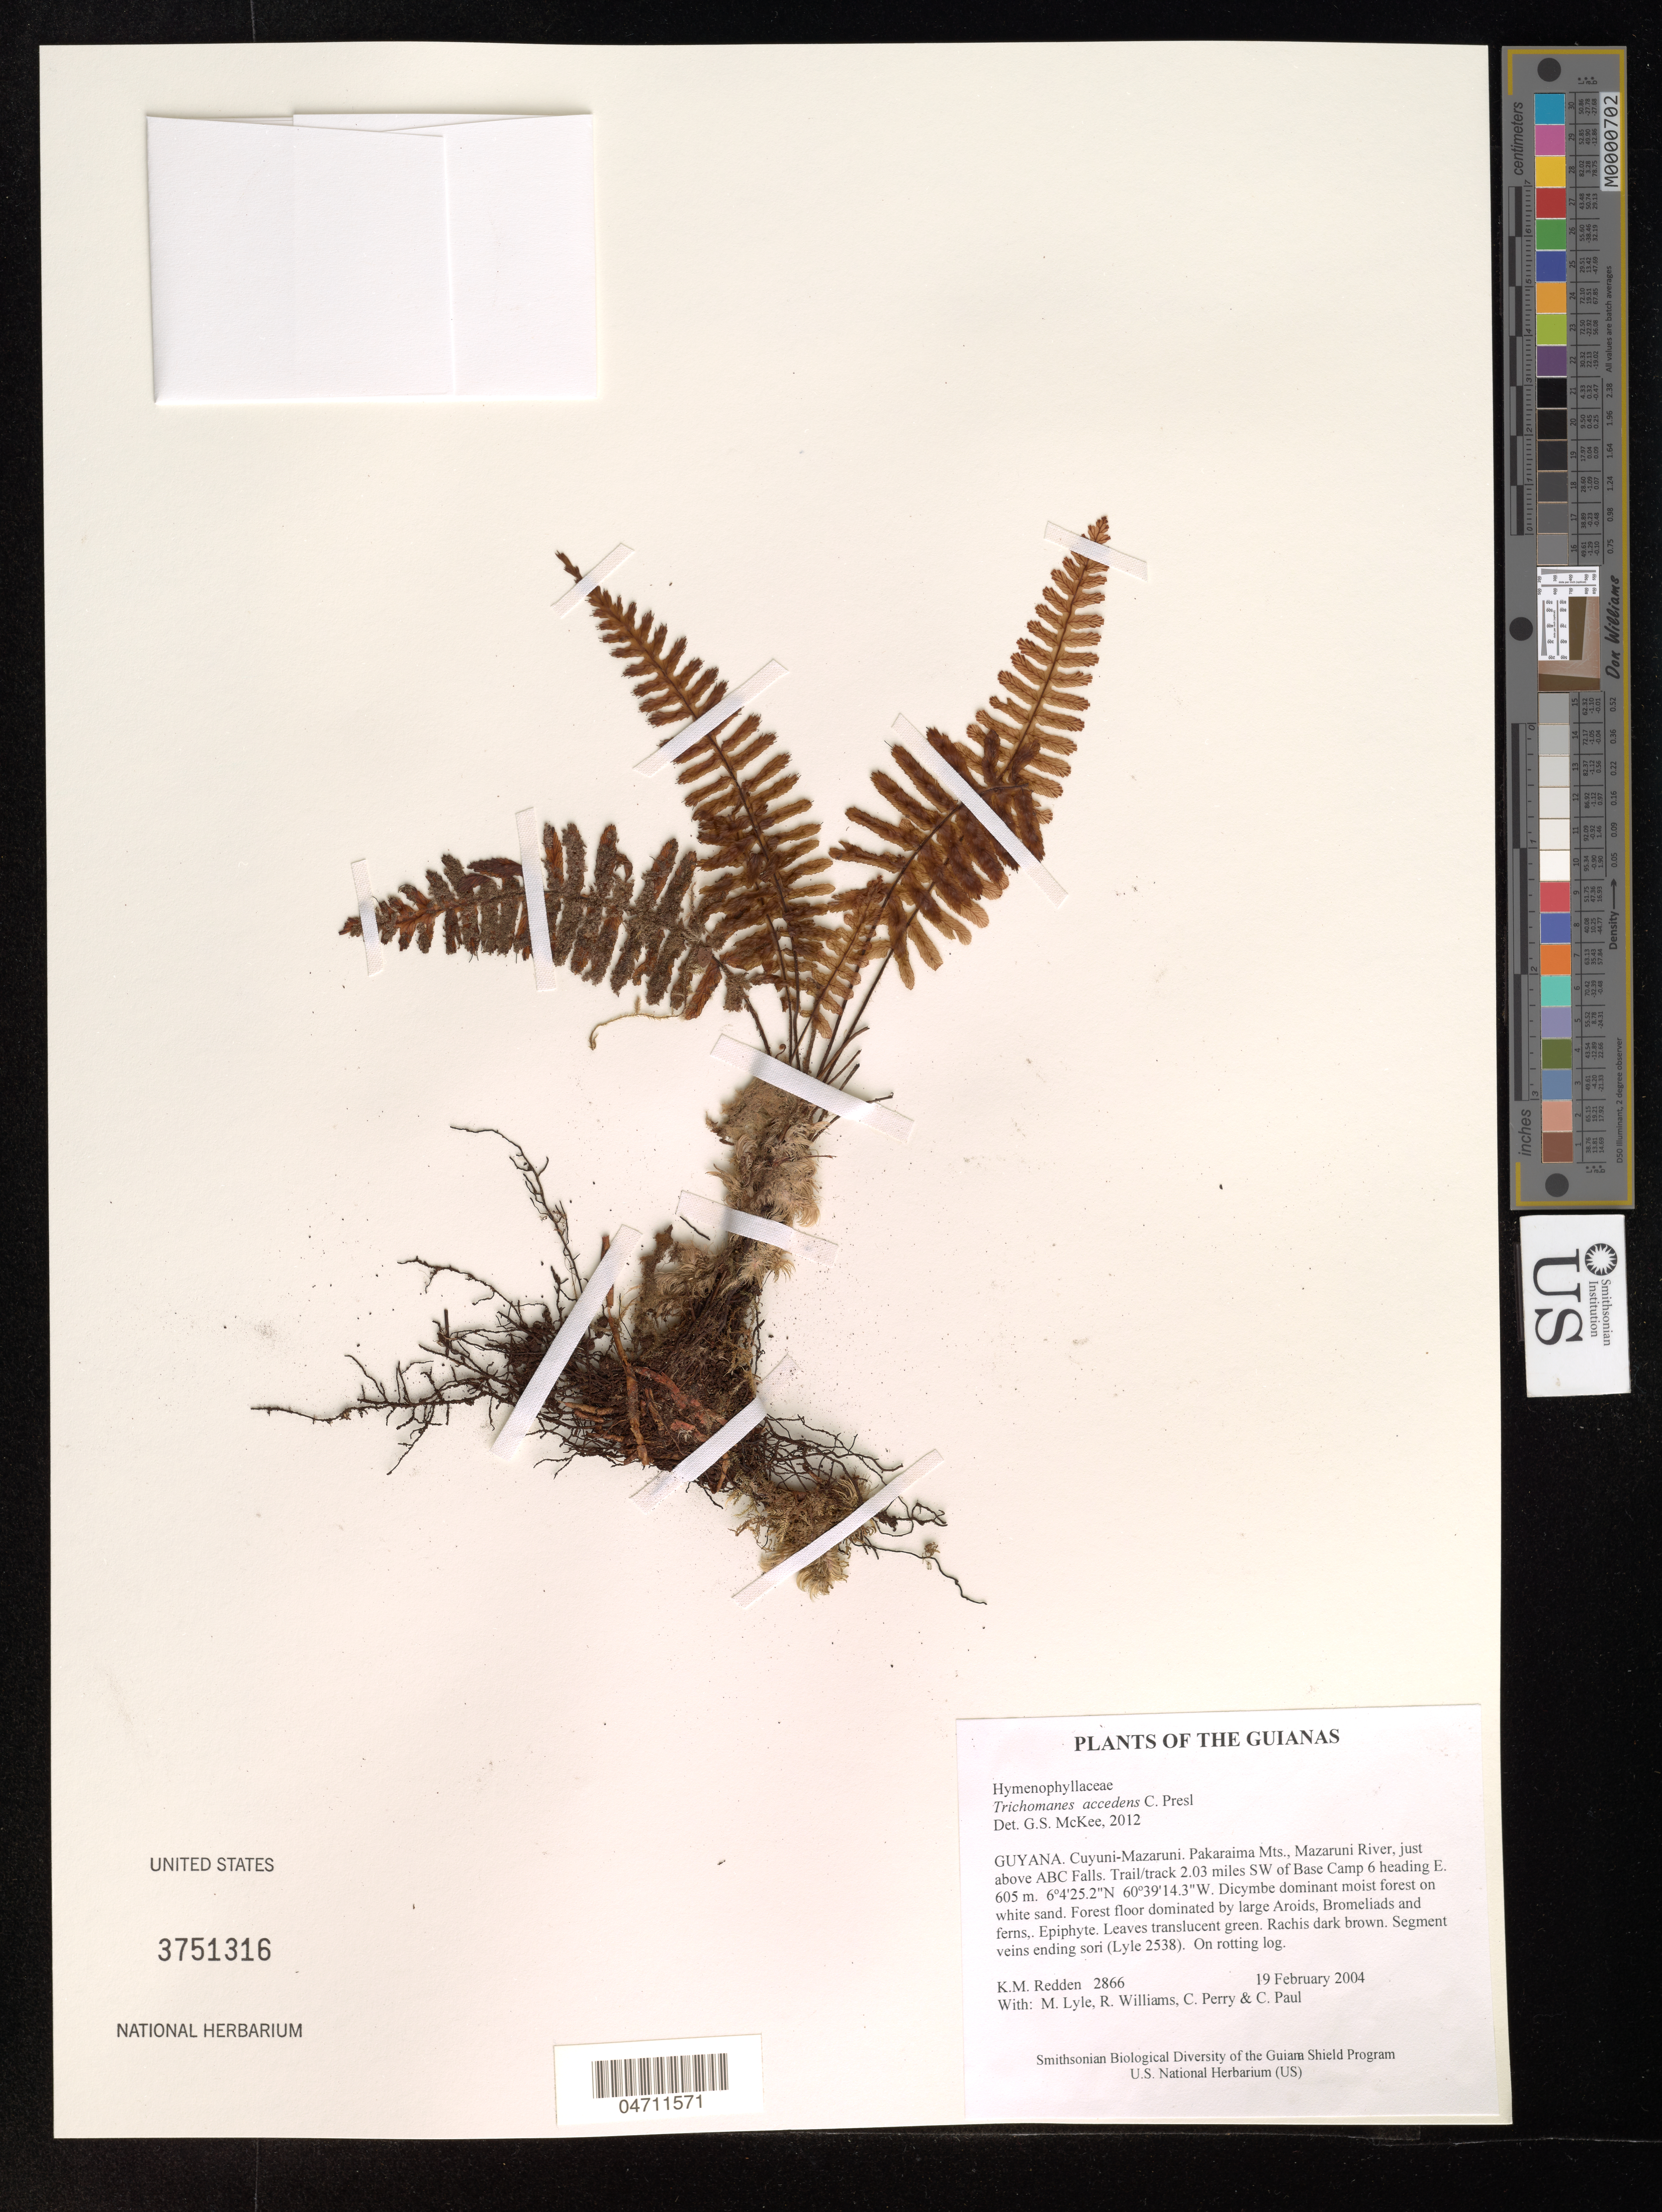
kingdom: Plantae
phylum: Tracheophyta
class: Polypodiopsida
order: Hymenophyllales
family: Hymenophyllaceae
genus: Trichomanes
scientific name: Trichomanes accedens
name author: C. Presl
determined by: McKee, G. S., (US), NMNH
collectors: K. M. Redden, M. Lyle, R. Williams, C. Perry & C. Paul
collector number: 2866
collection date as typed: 19 February 2004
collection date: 2004-02-19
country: Guyana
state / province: Cuyuni-Mazaruni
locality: Pakaraima Mts., Mazaruni River, just above ABC Falls. Trail/track 2.03 miles SW of Base Camp 6 heading E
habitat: Dicymbe dominant moist forest on white sand. Forest floor dominated by large Aroids, Bromeliads and ferns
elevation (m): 605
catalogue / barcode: US 3751316